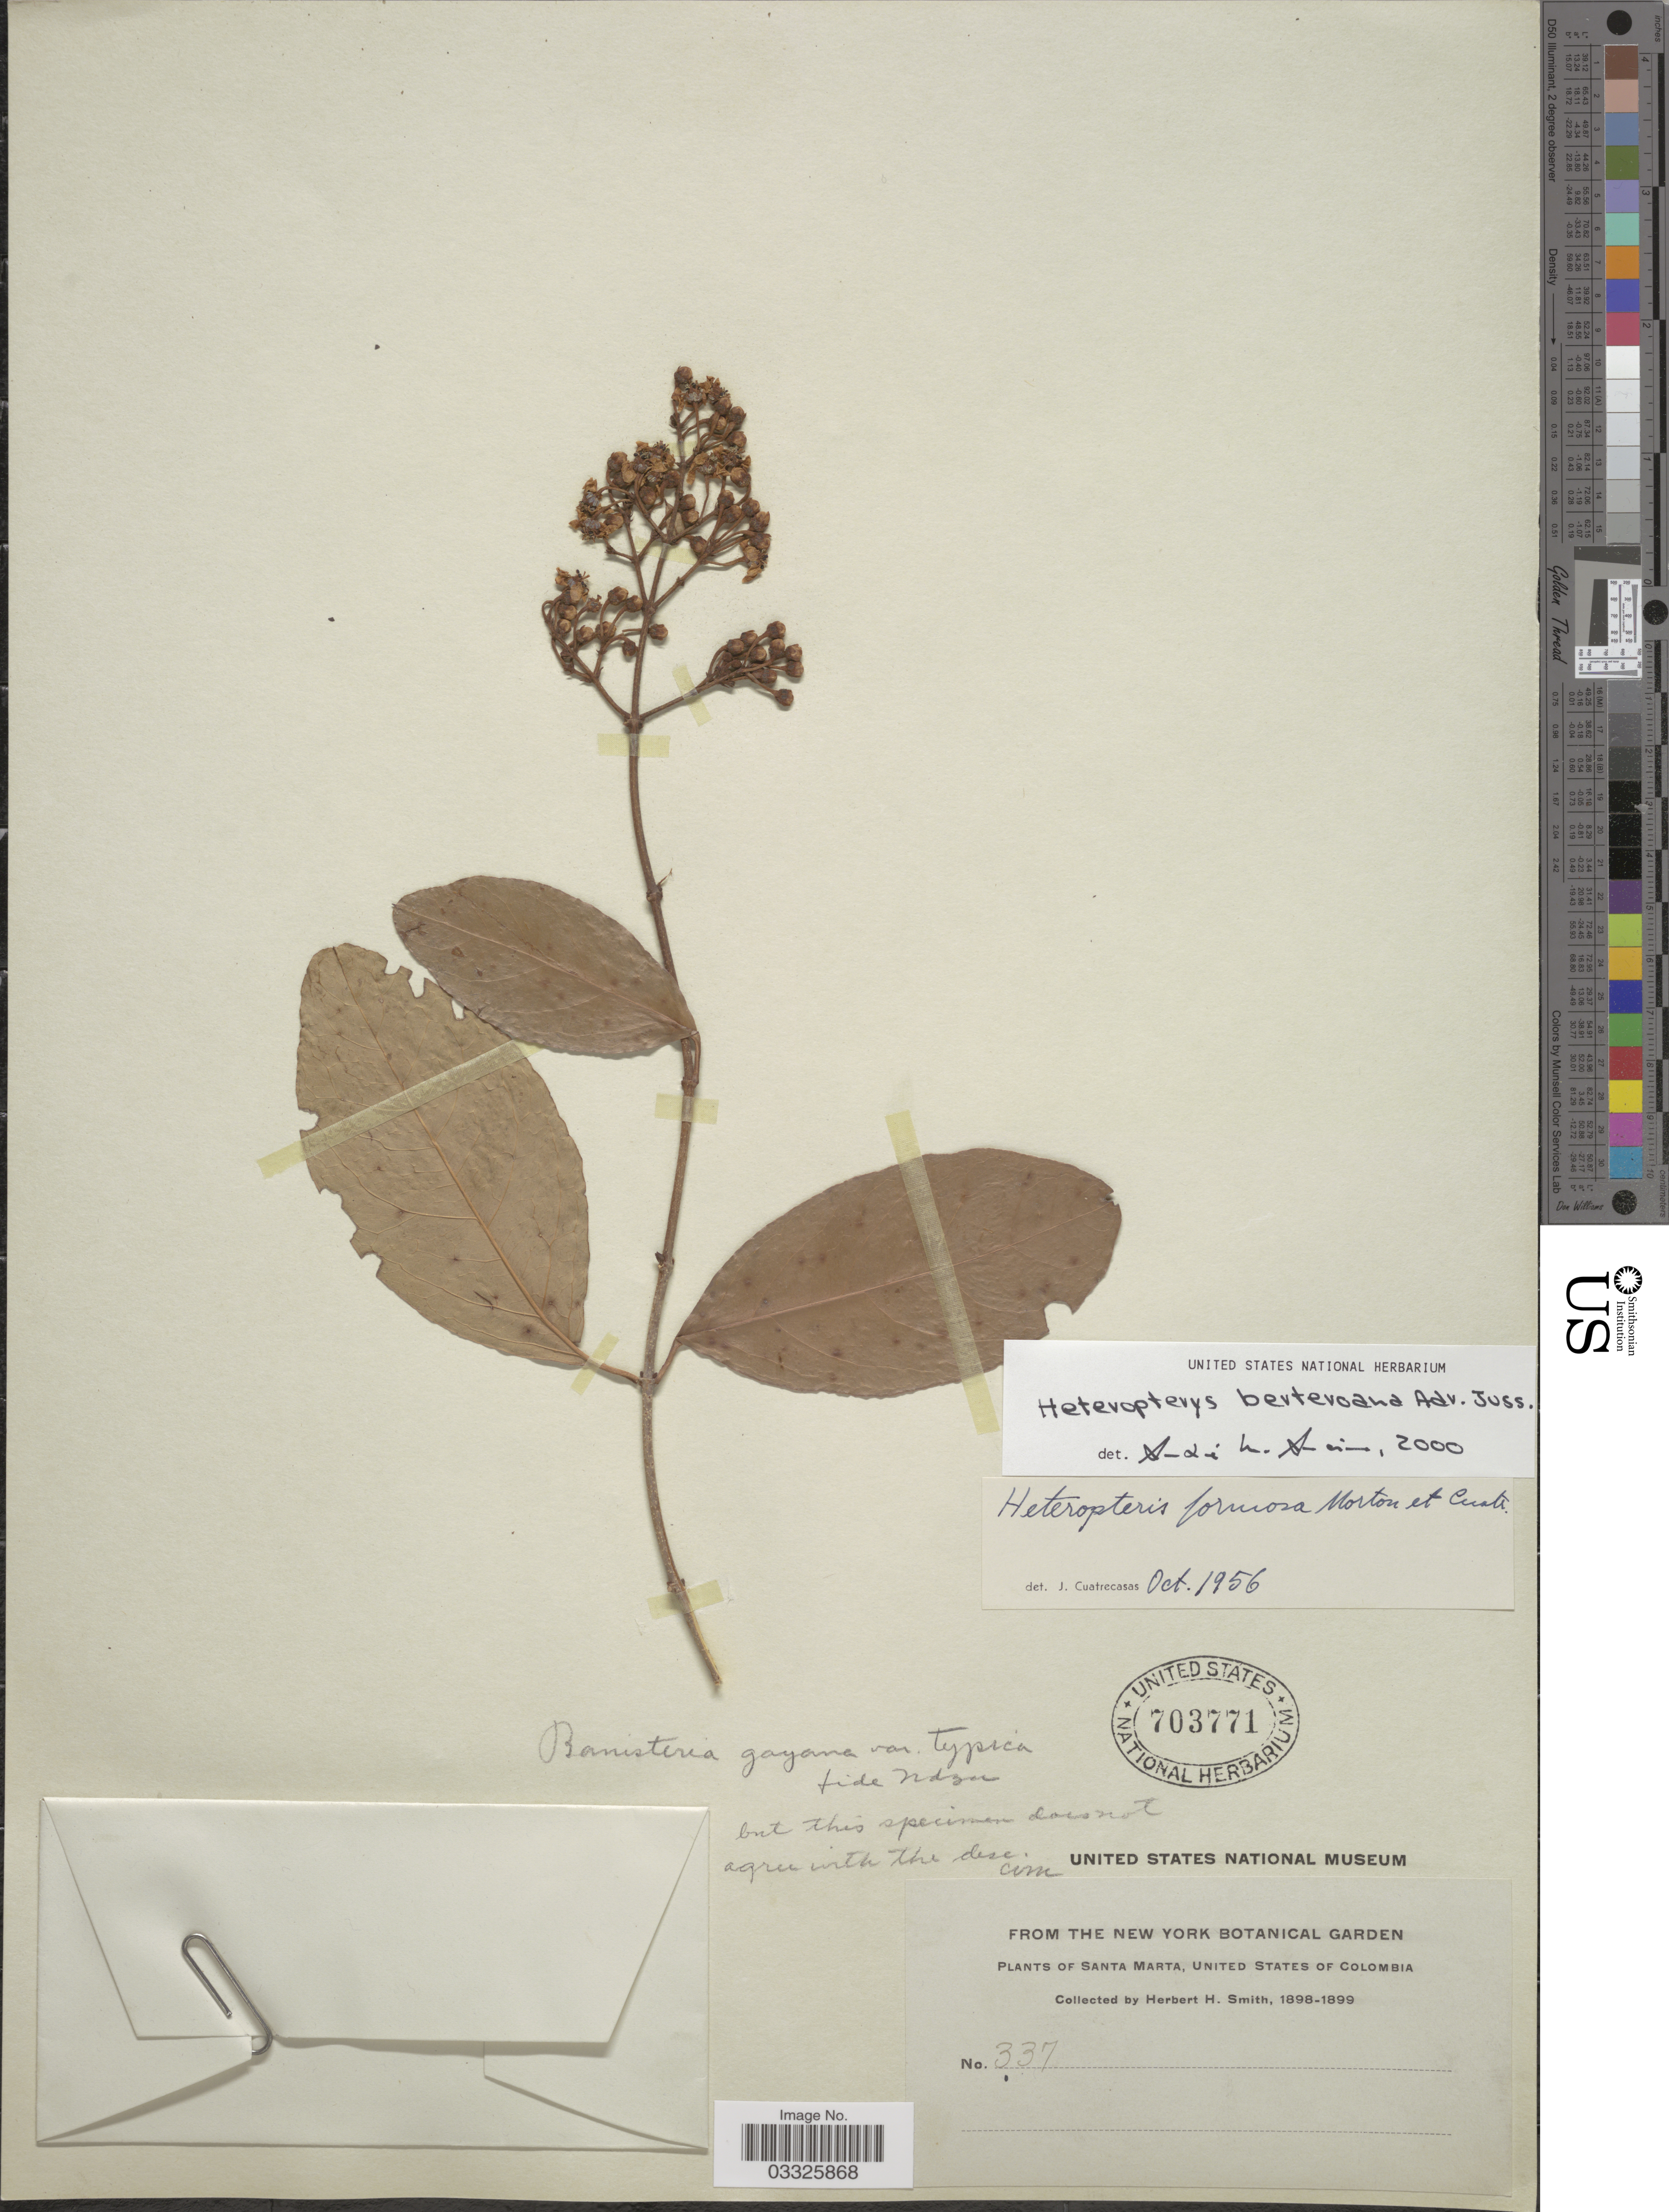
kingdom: Plantae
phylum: Tracheophyta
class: Magnoliopsida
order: Malpighiales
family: Malpighiaceae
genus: Heteropterys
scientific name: Heteropterys berteroana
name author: A. Juss.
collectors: Herbert H. Smith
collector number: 337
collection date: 1898/1899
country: Colombia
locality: Santa Marta, United States of Colombia.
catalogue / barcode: US 703771